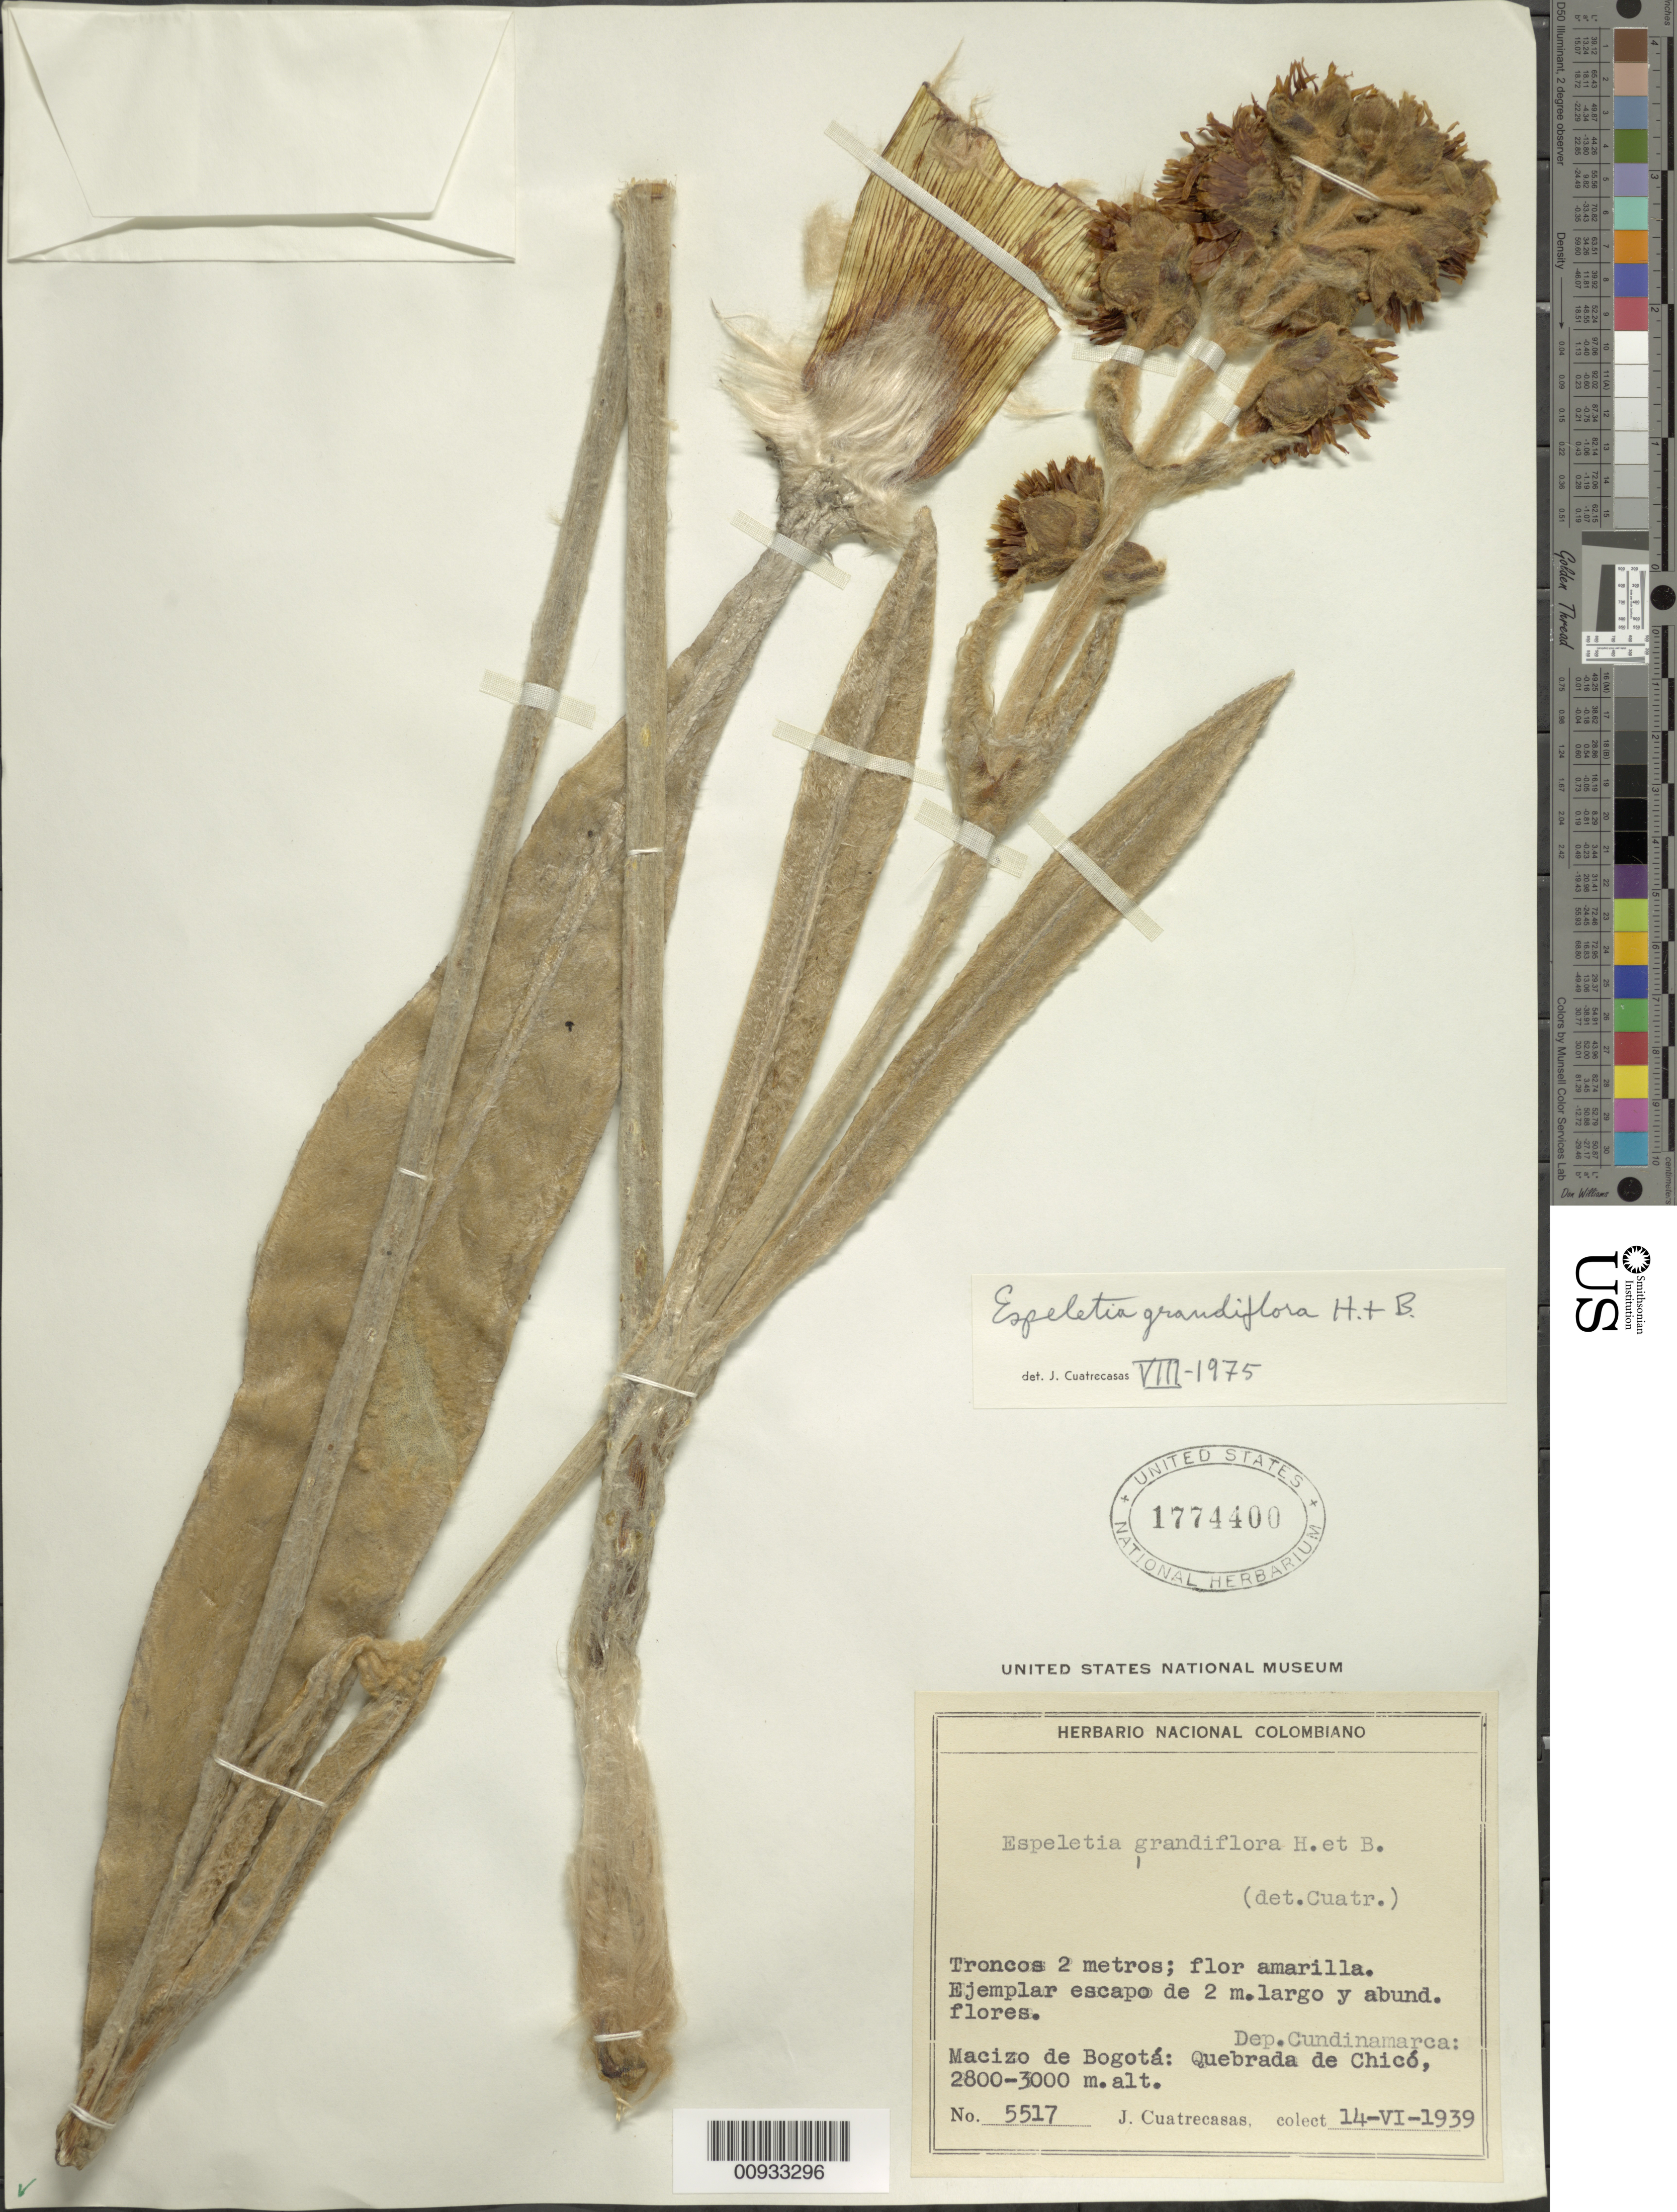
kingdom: Plantae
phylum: Tracheophyta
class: Magnoliopsida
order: Asterales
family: Asteraceae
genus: Espeletia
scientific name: Espeletia grandiflora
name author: Humb. & Bonpl.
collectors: J. Cuatrecasas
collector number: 5517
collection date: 1939-06-14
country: Colombia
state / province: Cundinamarca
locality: Macizo de Bogotá, Quebrada de Chicó.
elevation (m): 2800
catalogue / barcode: US 1774400